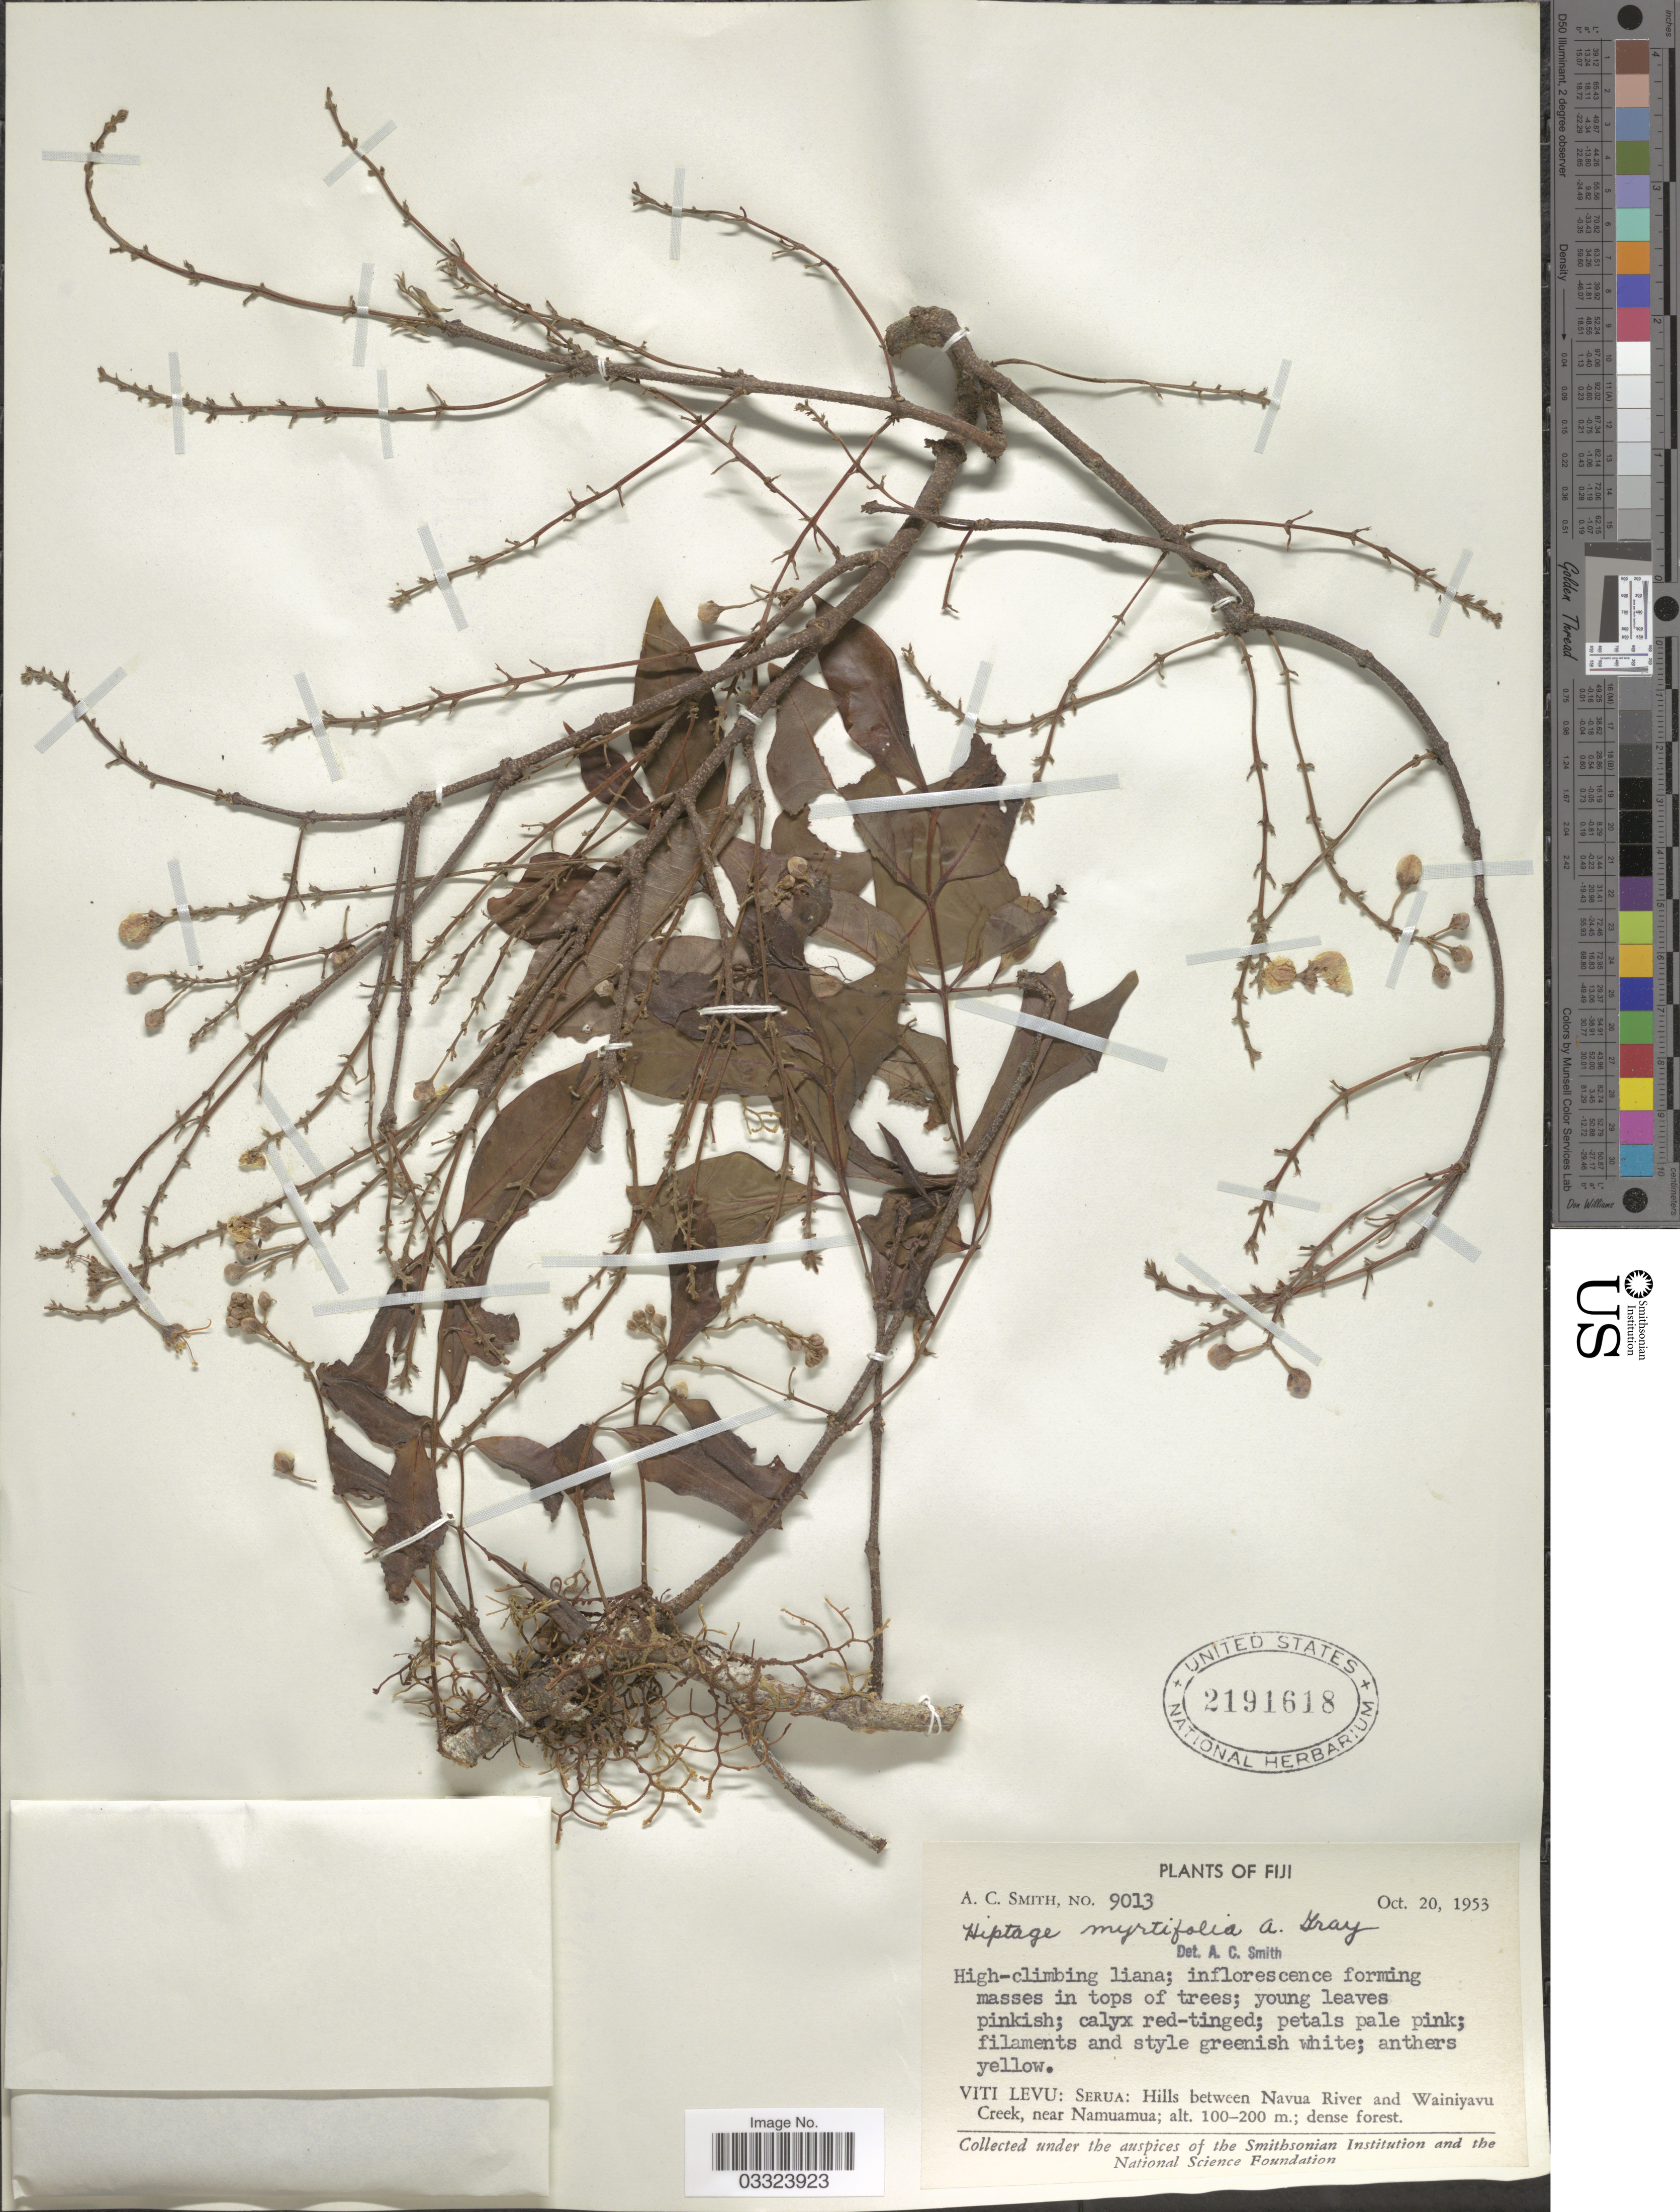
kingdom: Plantae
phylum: Tracheophyta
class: Magnoliopsida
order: Malpighiales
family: Malpighiaceae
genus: Hiptage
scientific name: Hiptage myrtifolia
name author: A. Gray in Wilkes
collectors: A. C. Smith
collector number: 9013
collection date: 1953-10-20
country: Fiji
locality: Viti Levu: Serua: Hills between Navua River and Wainiyavu Creek, near Namuamua.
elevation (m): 100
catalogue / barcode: US 2191618